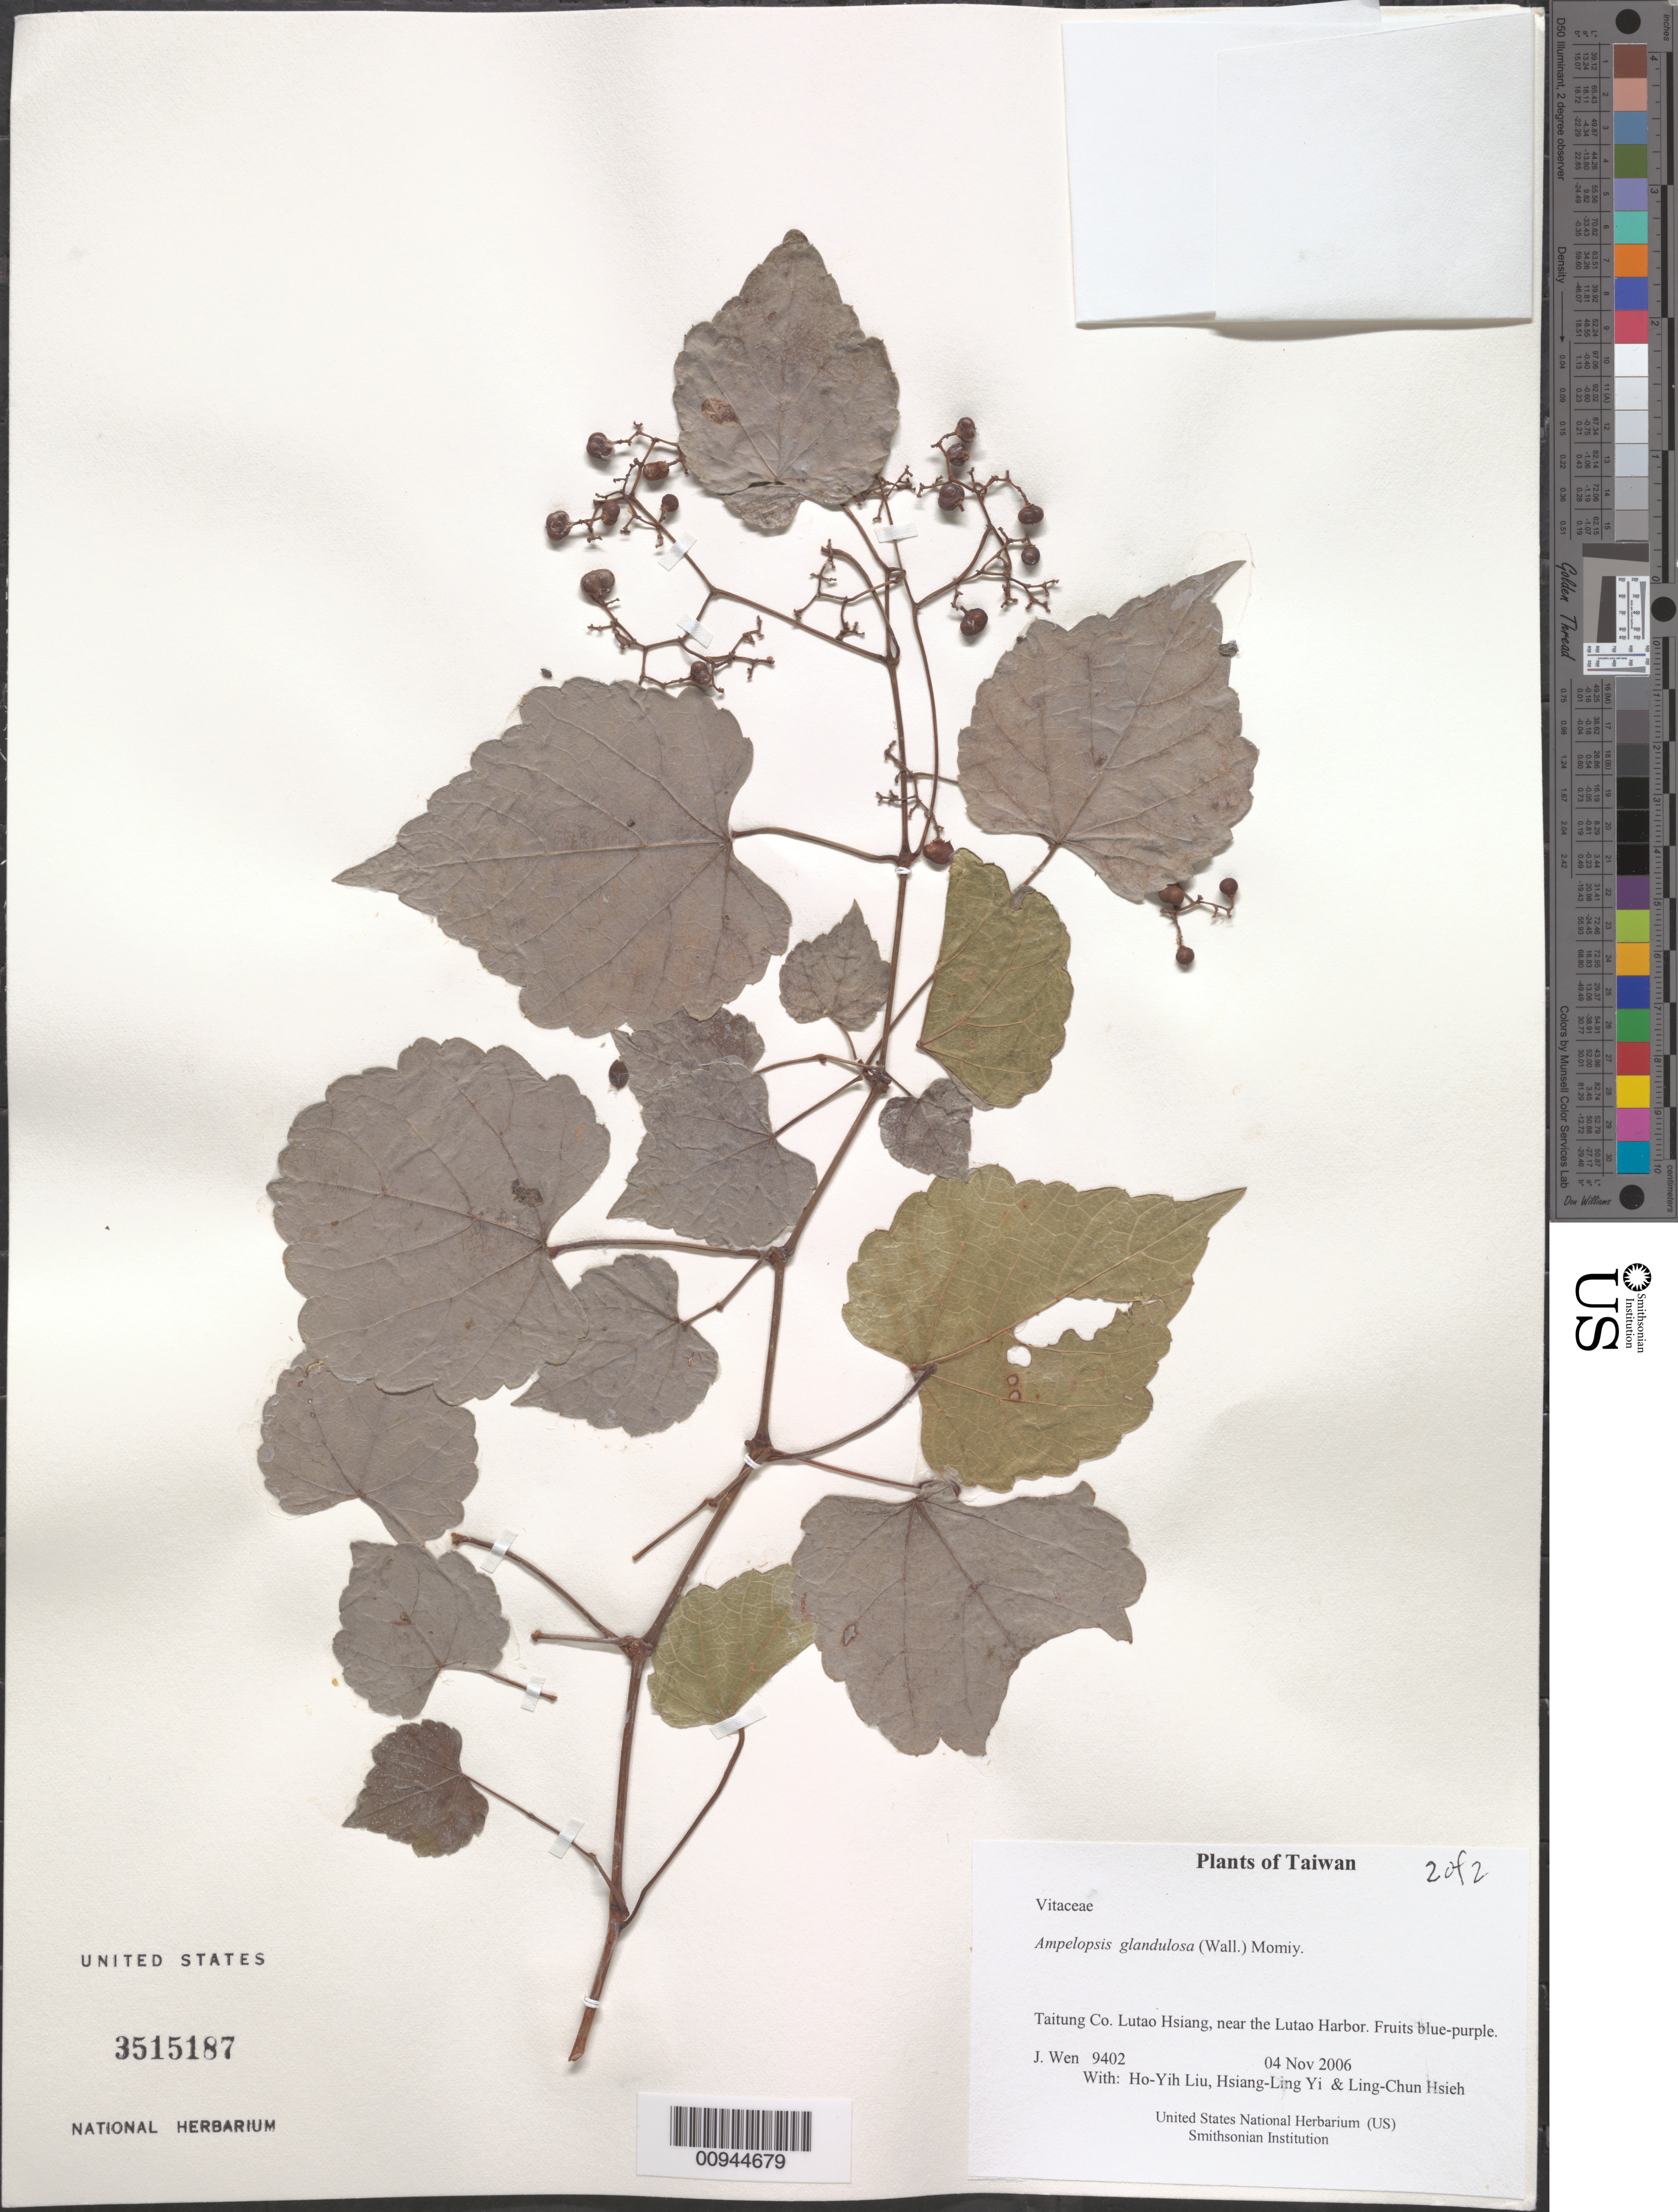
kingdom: Plantae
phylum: Tracheophyta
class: Magnoliopsida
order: Vitales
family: Vitaceae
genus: Ampelopsis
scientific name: Ampelopsis glandulosa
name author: (Wall.) Momiy.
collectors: J. Wen, H. Liu, H. l. Yi & L. Hsieh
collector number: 9402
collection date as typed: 04 Nov 2006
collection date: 2006-11-04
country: Taiwan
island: Taiwan [Formosa]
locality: Lutao Hsiang, near the Lutao Harbor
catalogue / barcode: US 3515187